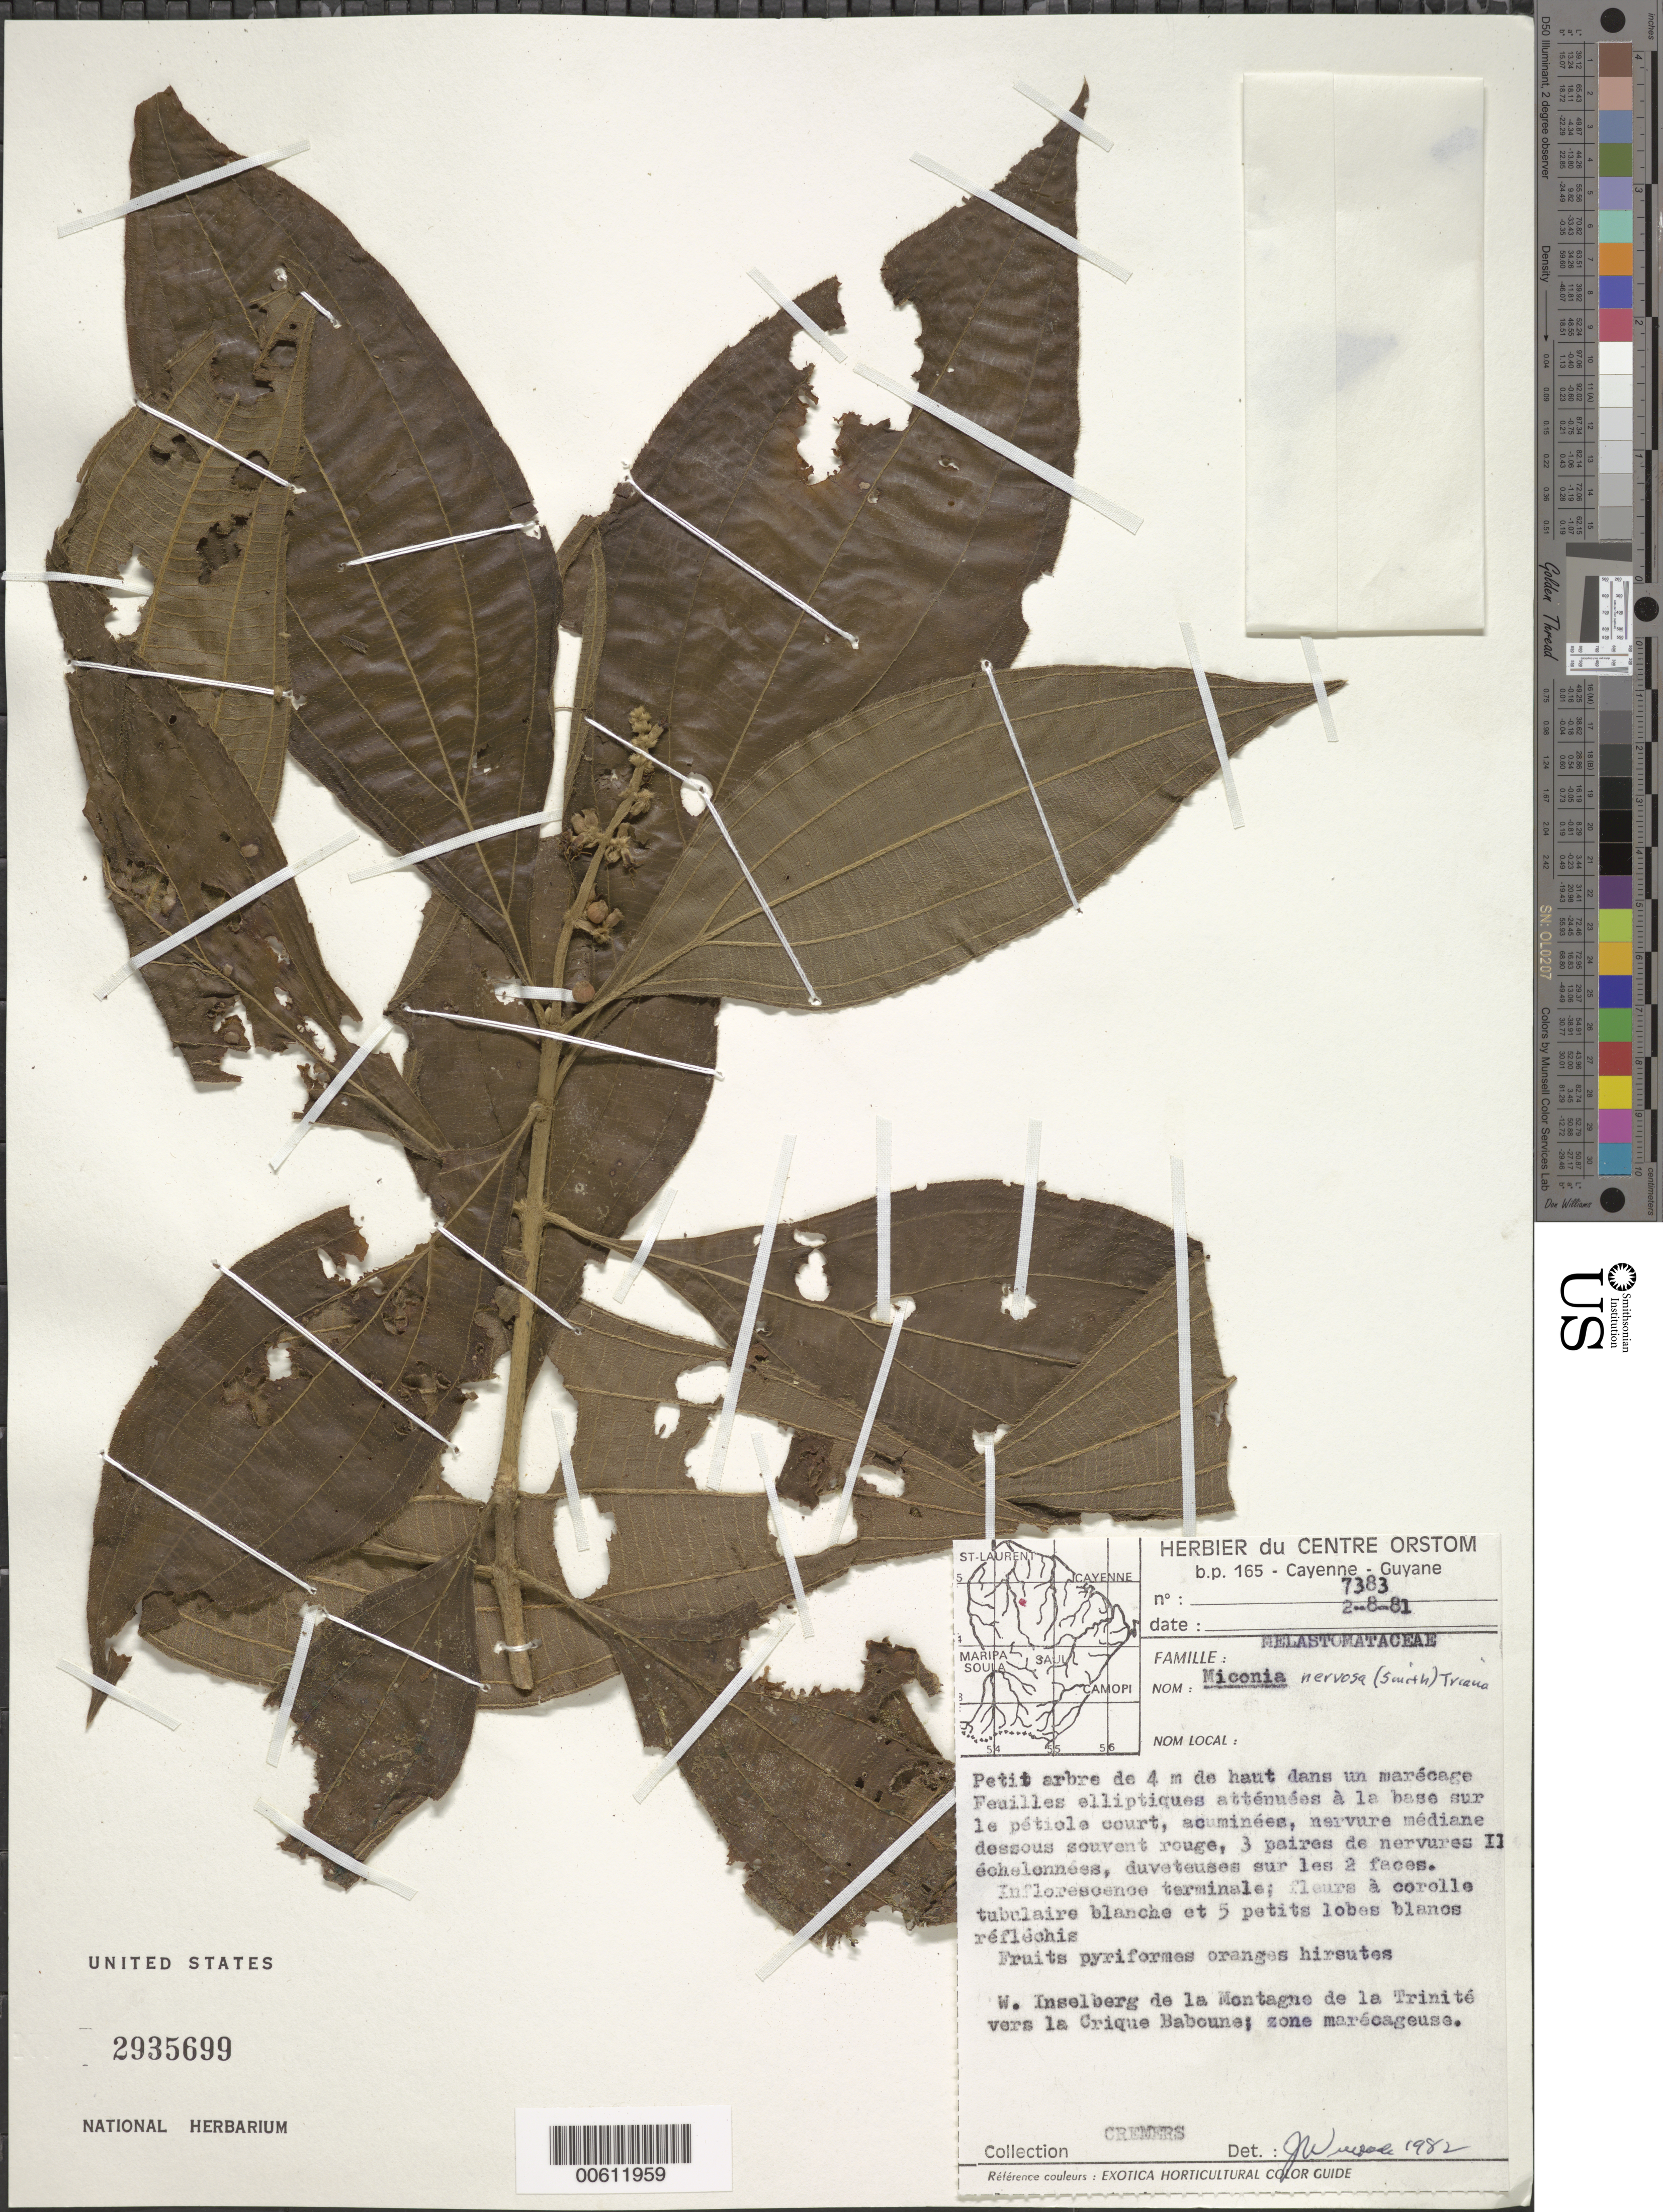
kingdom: Plantae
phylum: Tracheophyta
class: Magnoliopsida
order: Myrtales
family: Melastomataceae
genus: Miconia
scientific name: Miconia nervosa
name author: (Sm.) Triana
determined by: Wurdack, John J., (US), US (UNITED STATES)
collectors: G. Cremers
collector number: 7383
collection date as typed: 2-Aug-81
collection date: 1981-08-02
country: French Guiana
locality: Inselberg, NW de Monts de la Trinite, Crique Baboune, E of Mana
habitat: Zone marecageuse; dans un marecage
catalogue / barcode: US 2935699